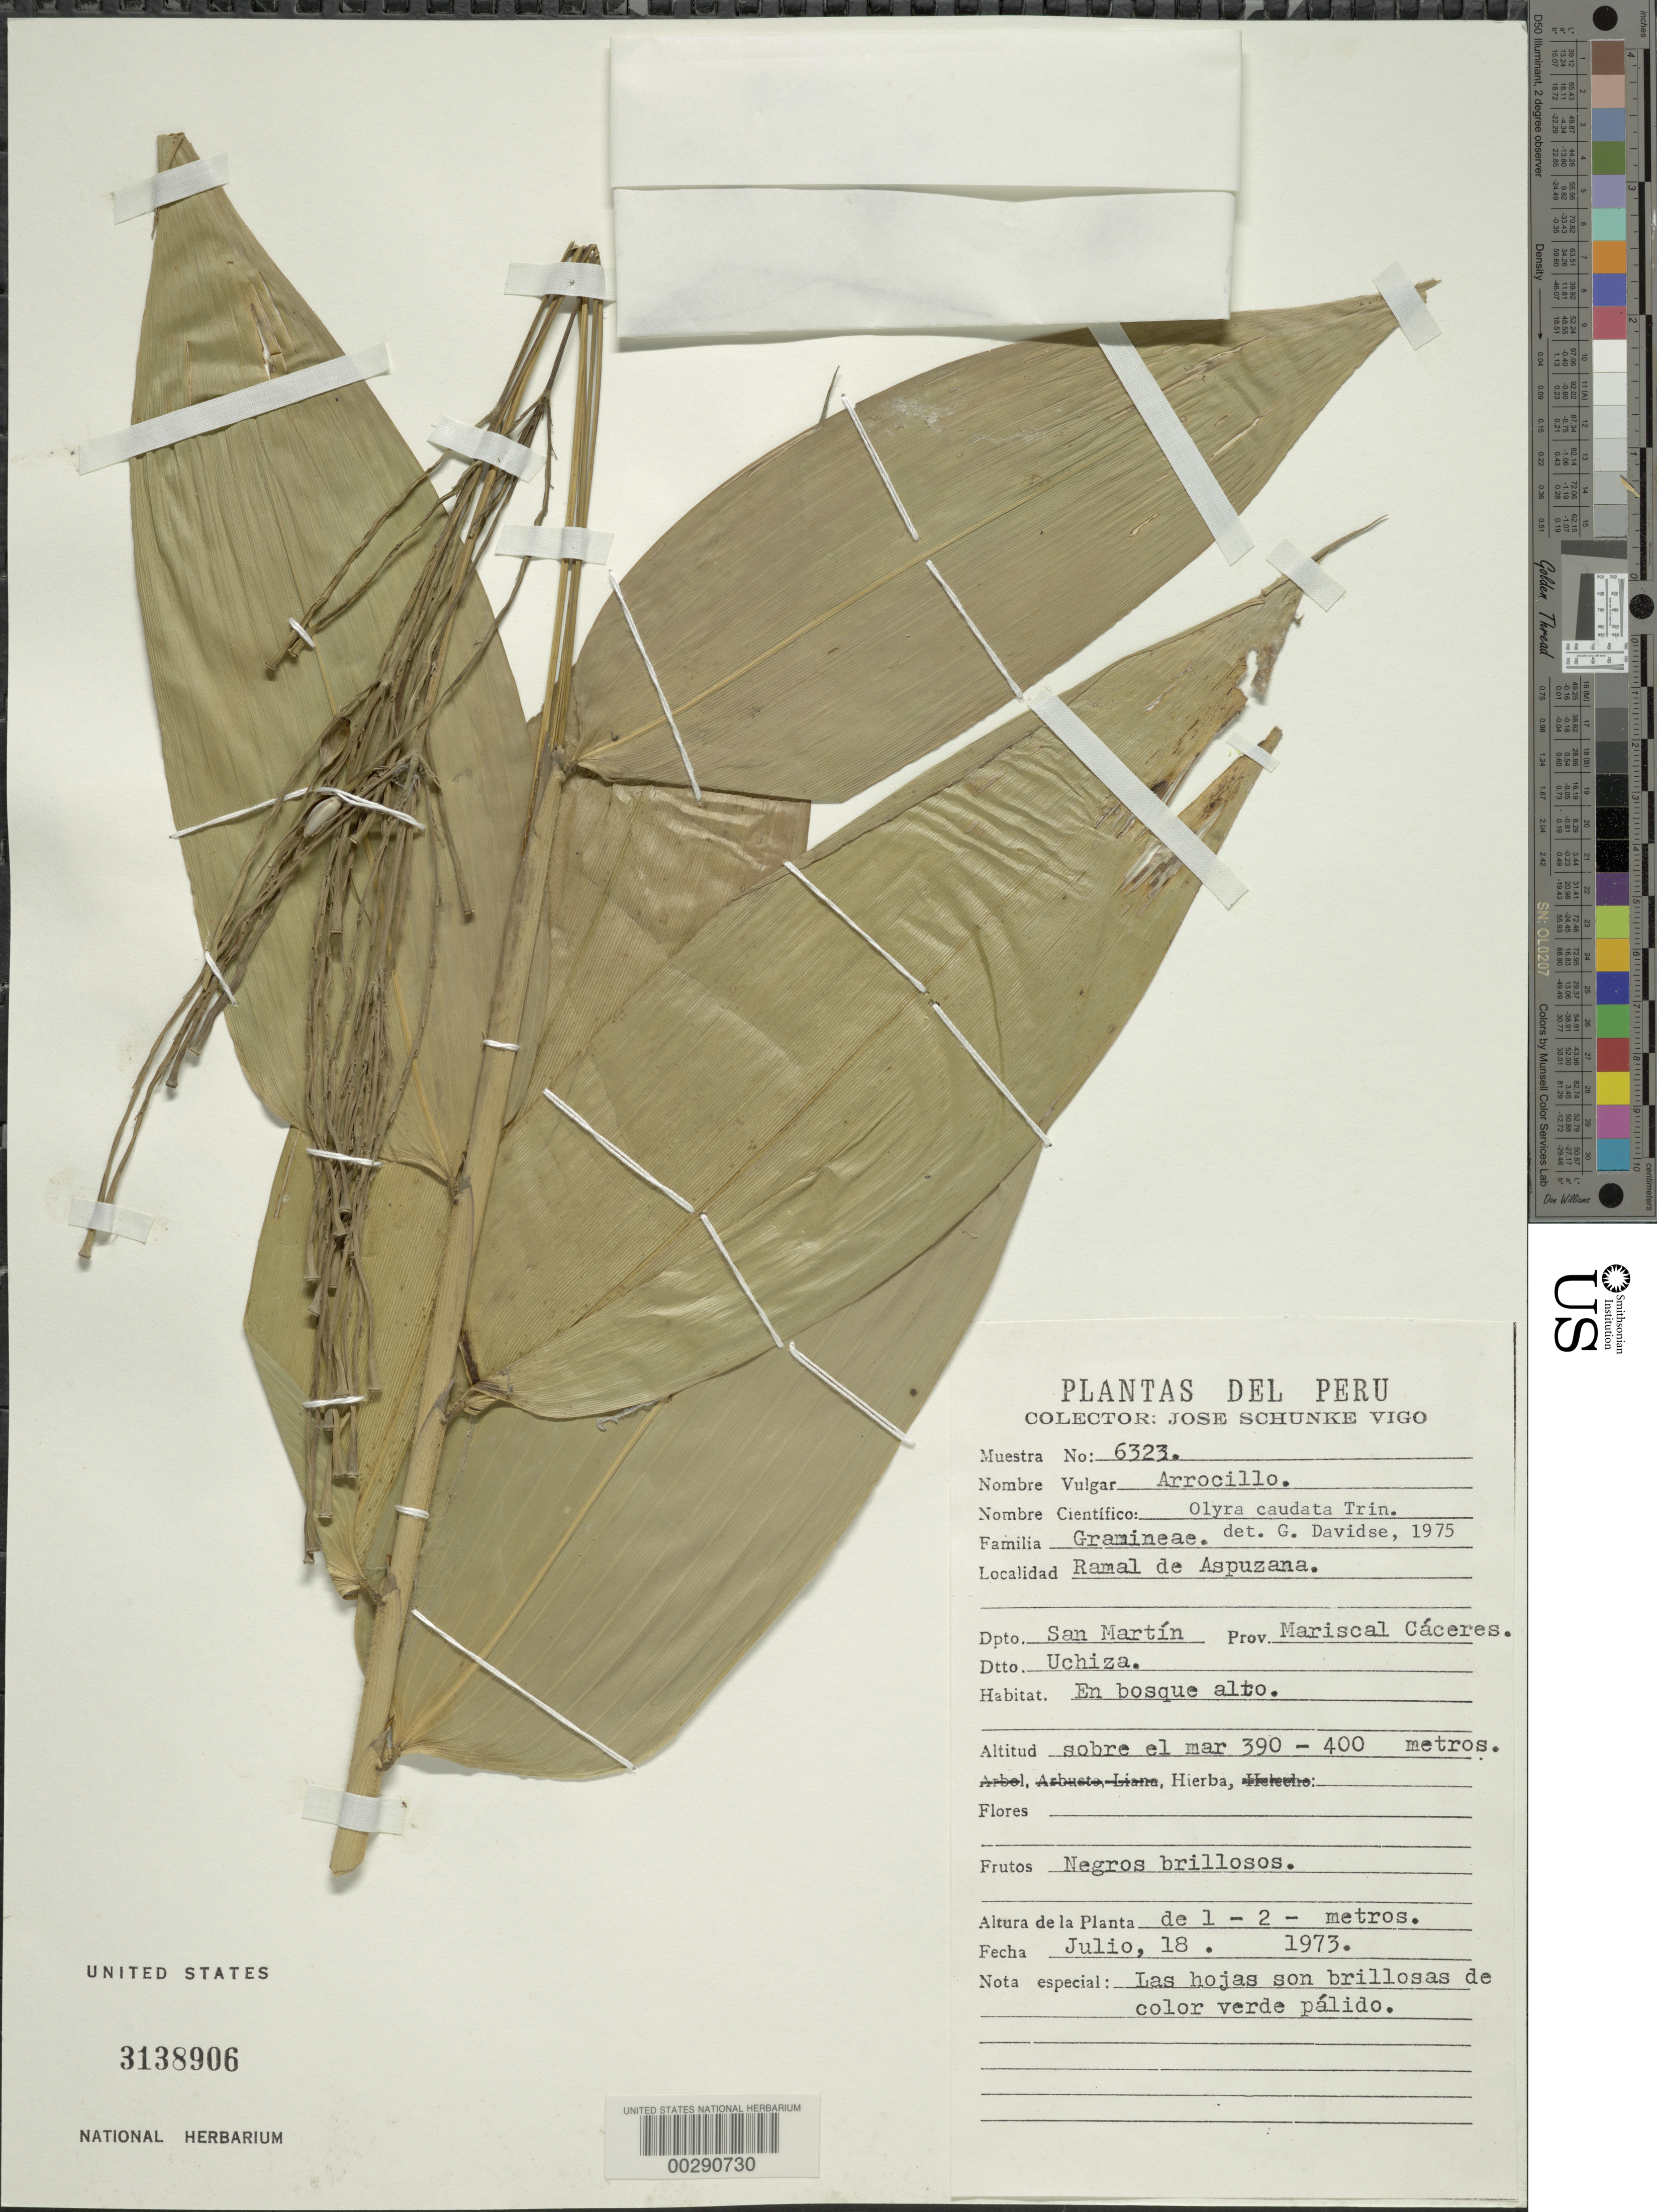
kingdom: Plantae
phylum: Tracheophyta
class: Liliopsida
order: Poales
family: Poaceae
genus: Olyra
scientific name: Olyra caudata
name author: Trin.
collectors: J. Schunke Vigo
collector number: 6323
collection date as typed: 18 Jul 1973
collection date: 1973-07-18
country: Peru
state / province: San Martín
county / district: Mariscal Cáceres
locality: Uchiza dtto.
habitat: Tall forest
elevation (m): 390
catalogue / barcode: US 3138906